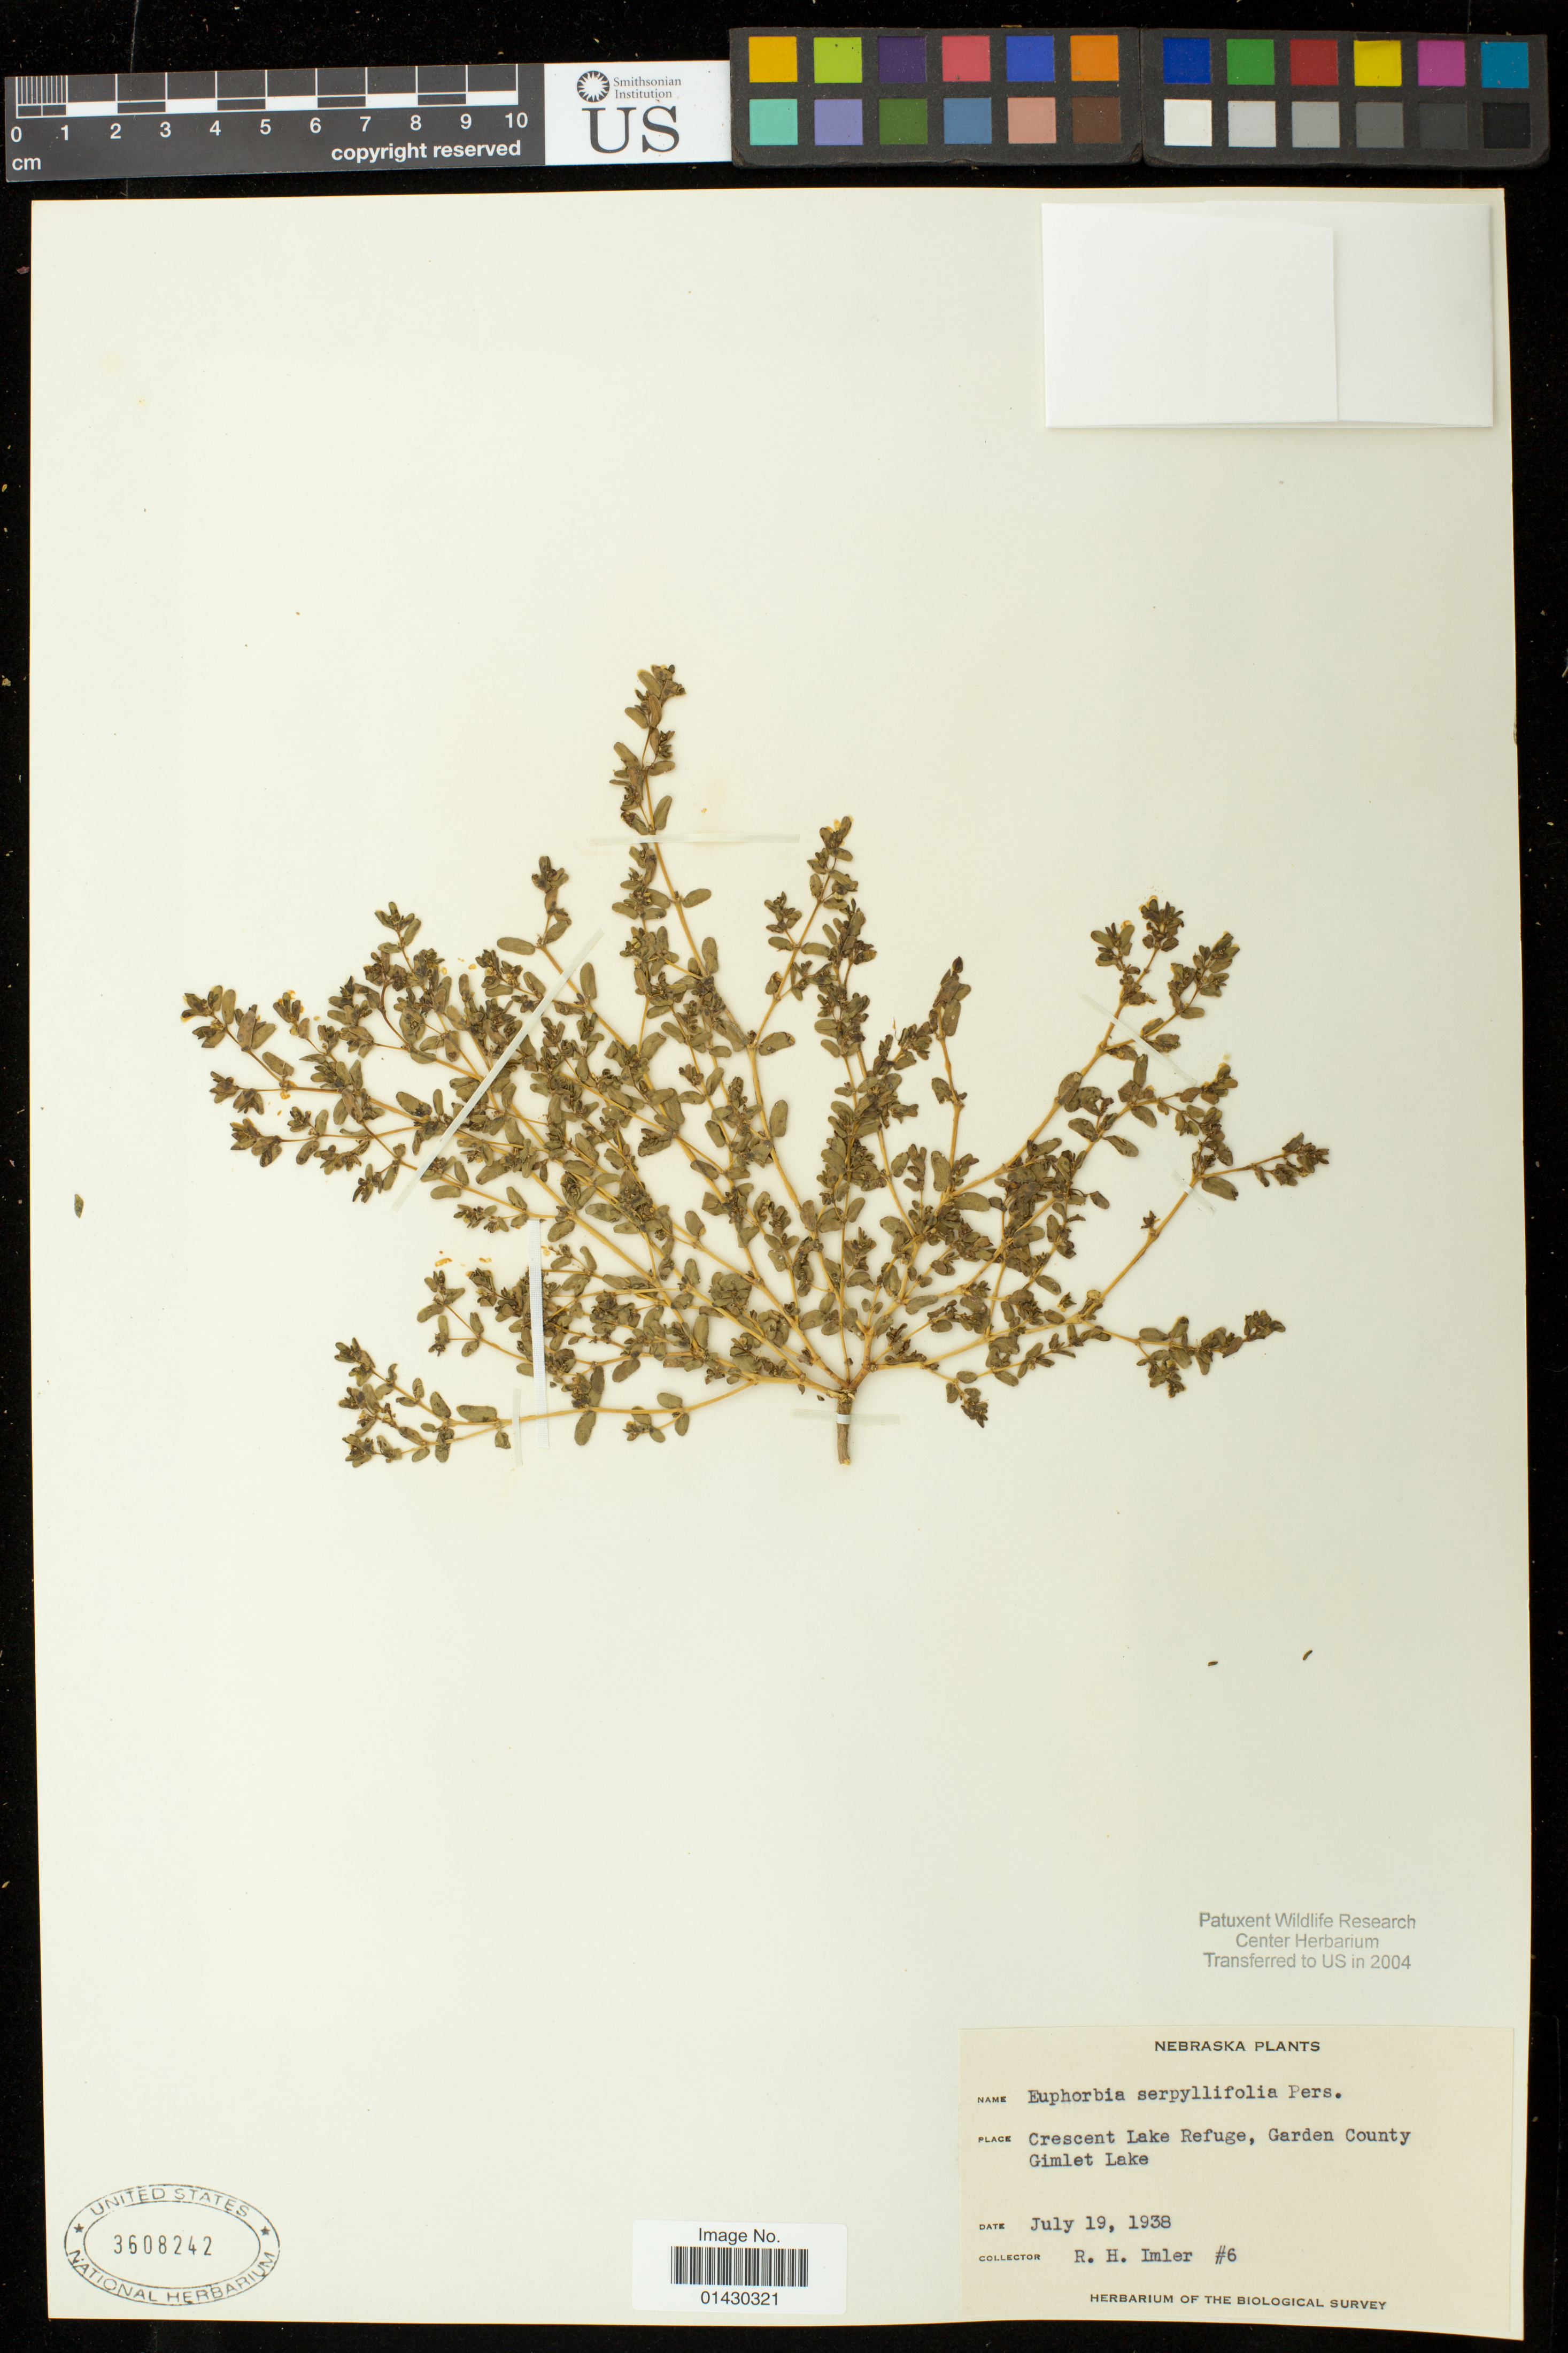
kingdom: Plantae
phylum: Tracheophyta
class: Magnoliopsida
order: Malpighiales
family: Euphorbiaceae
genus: Euphorbia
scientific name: Euphorbia serpillifolia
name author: Pers.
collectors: R. Imler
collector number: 6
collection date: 1938-07-19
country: United States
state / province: Nebraska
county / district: Garden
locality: Crescent Lake Refuge; Gimlet Lake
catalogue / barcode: US 3608242